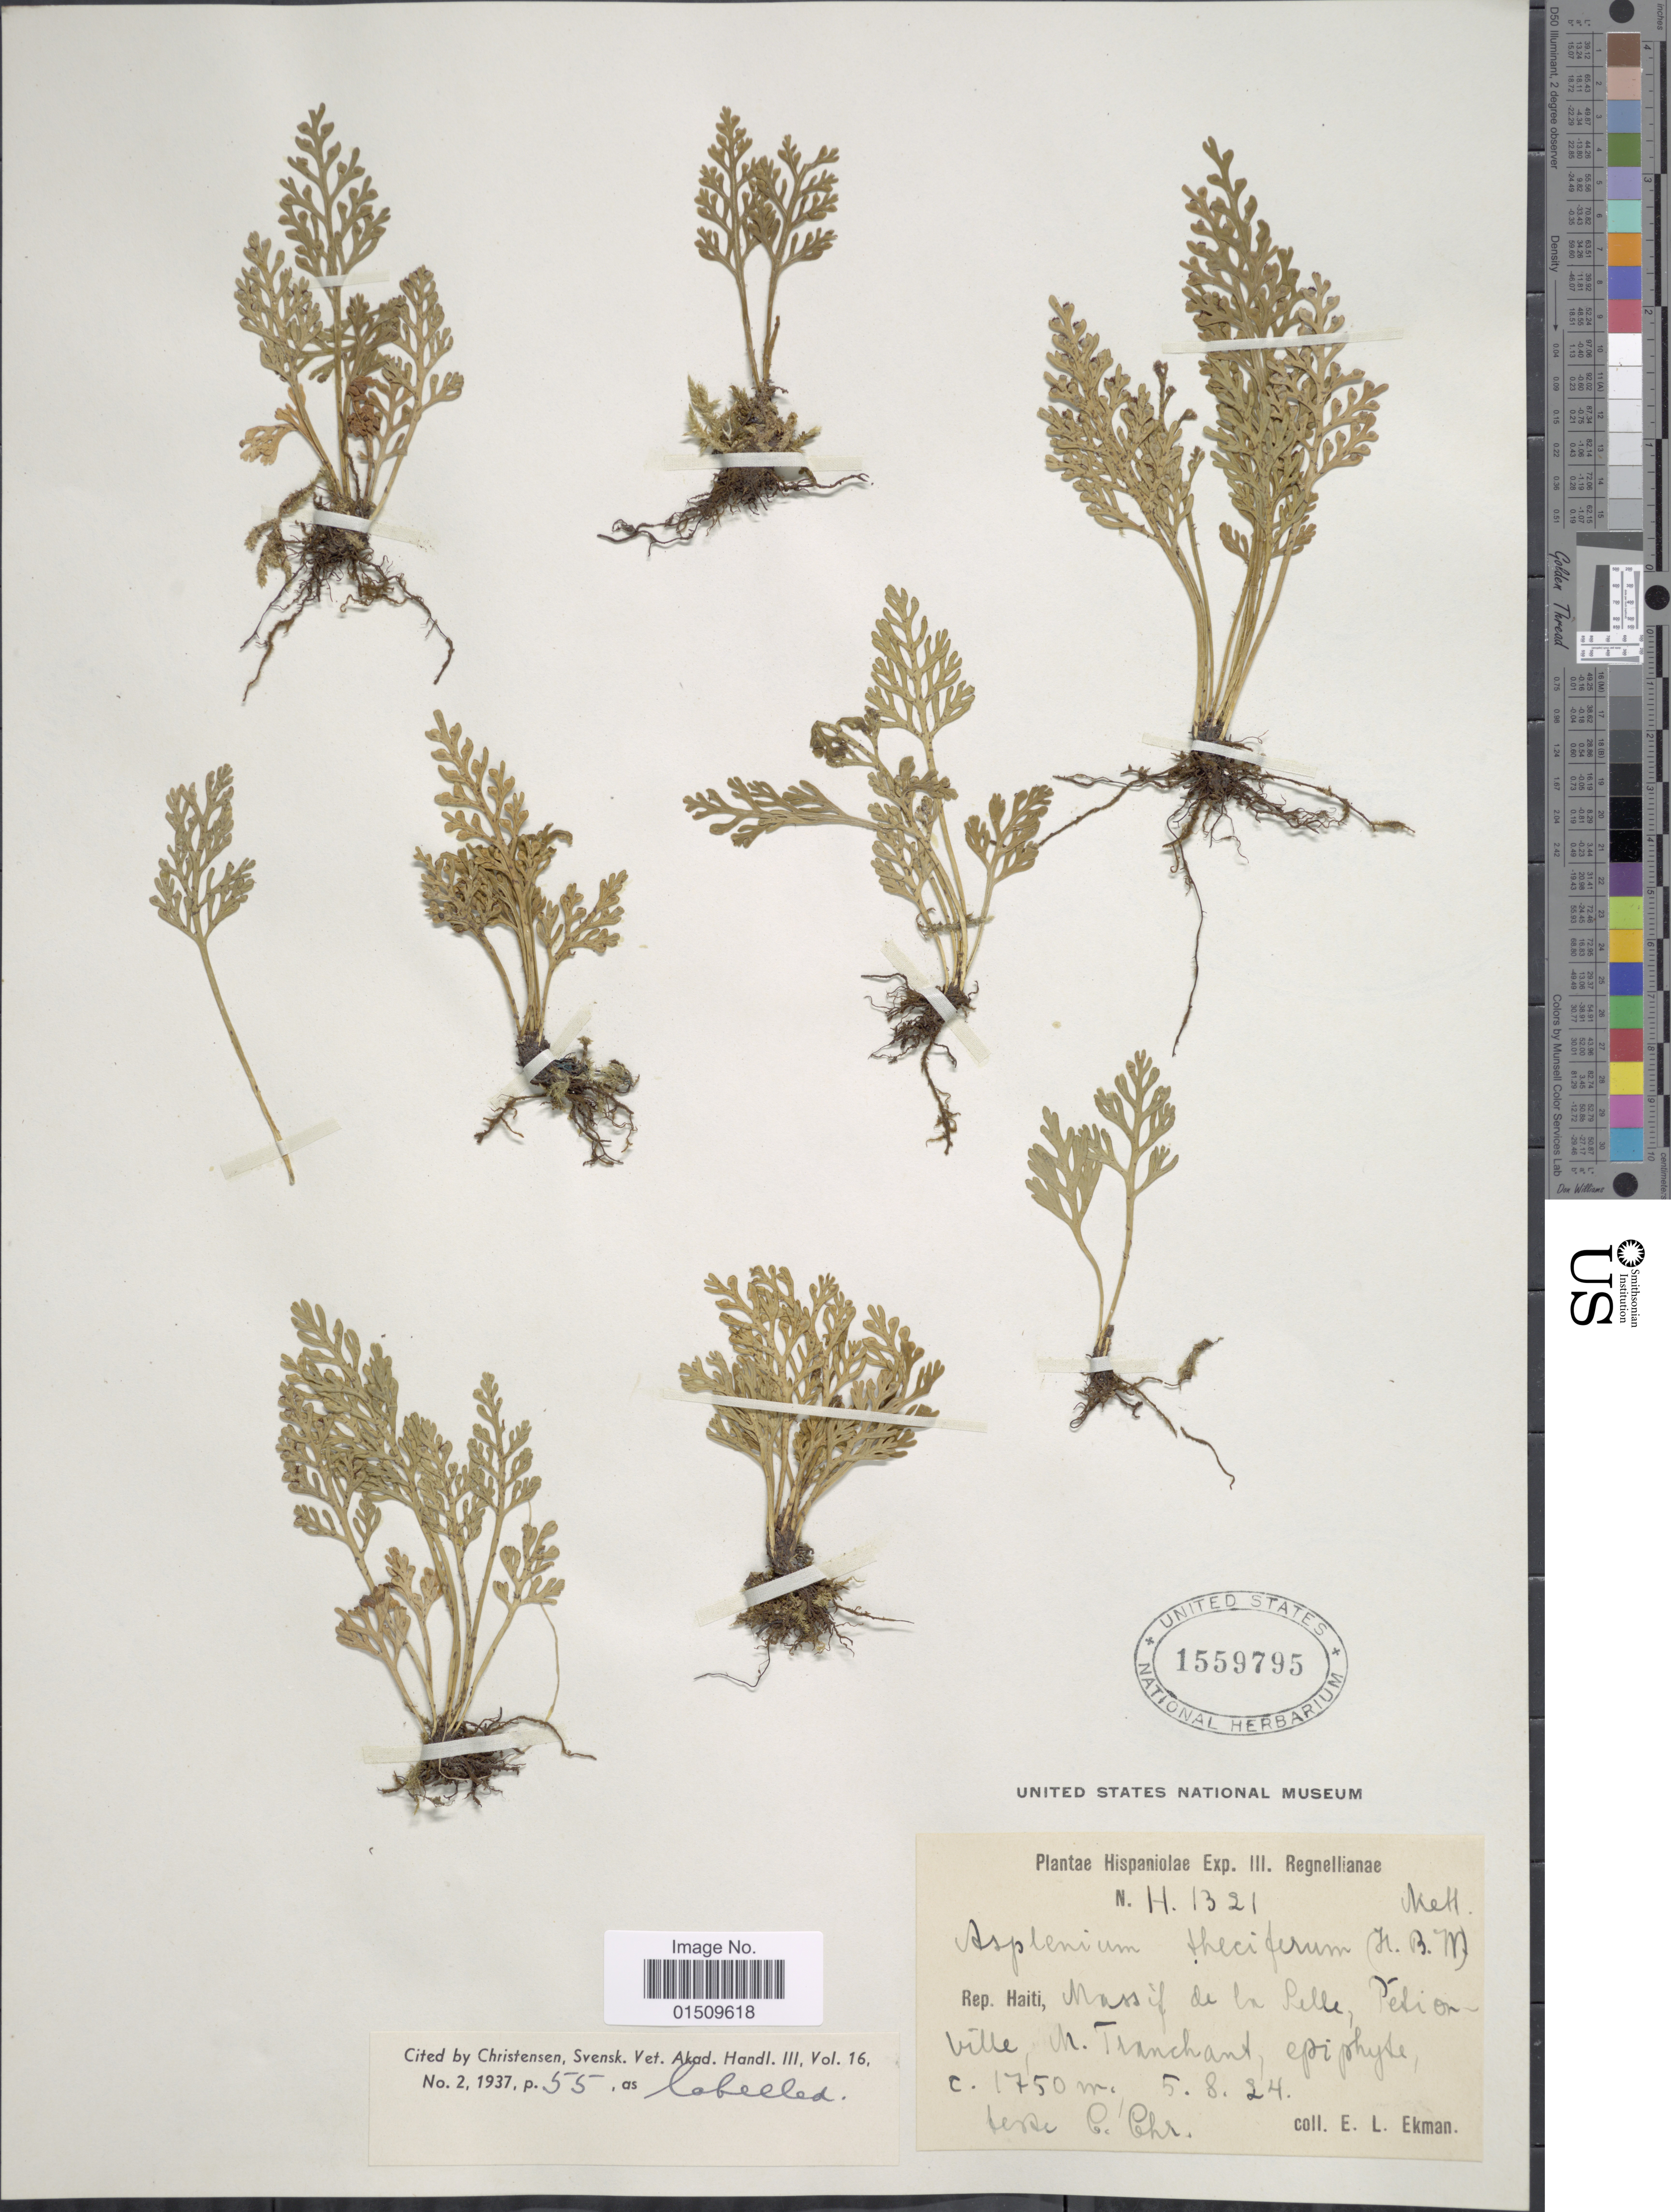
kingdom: Plantae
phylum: Tracheophyta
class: Polypodiopsida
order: Polypodiales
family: Aspleniaceae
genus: Asplenium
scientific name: Asplenium theciferum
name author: (Kunth) Mett.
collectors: E. L. Ekman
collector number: H1321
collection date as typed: Transcribed d/m/y: 5/8/24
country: Haiti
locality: Massif de la Selle, Pétionville, M. Tranchant.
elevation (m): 1750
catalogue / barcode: US 1559795